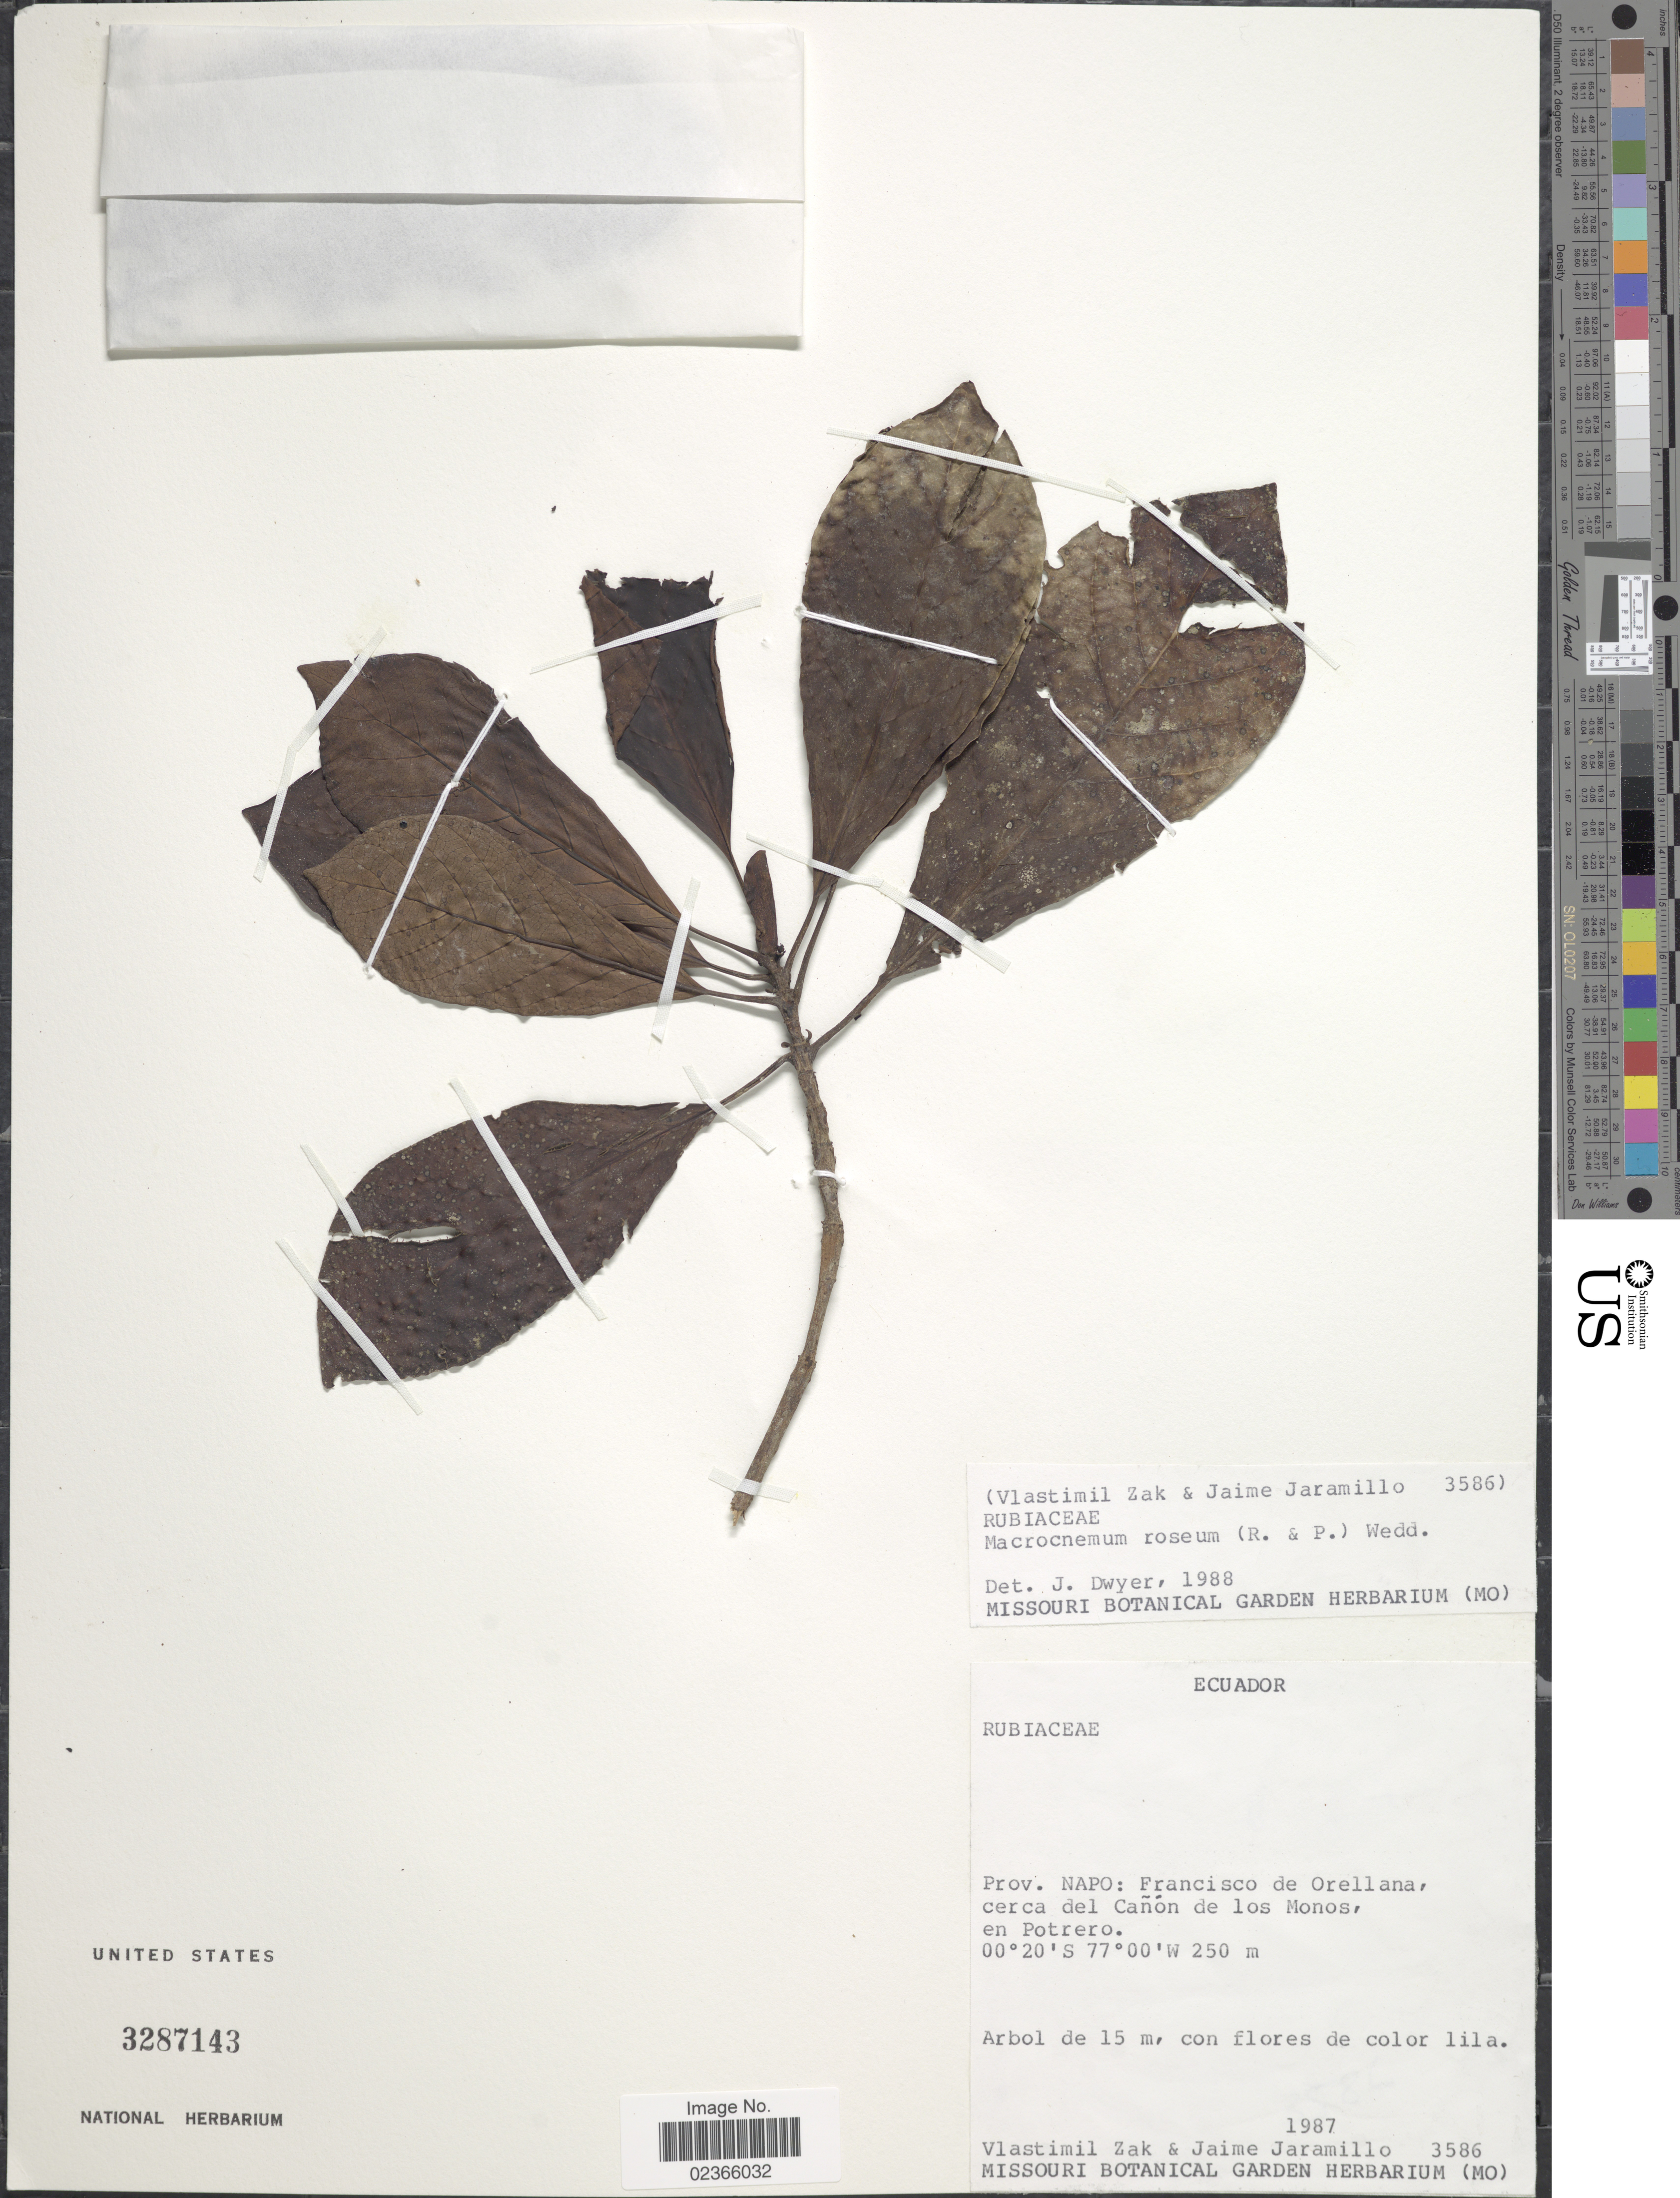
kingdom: Plantae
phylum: Tracheophyta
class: Magnoliopsida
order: Gentianales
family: Rubiaceae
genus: Macrocnemum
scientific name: Macrocnemum roseum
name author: Wedd.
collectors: V. Zak & J. Jaramillo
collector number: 3586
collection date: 1987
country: Ecuador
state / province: Napo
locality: Francisco de Orellana, cerca del Canon de los Monos en Potrero.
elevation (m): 250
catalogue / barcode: US 3287143